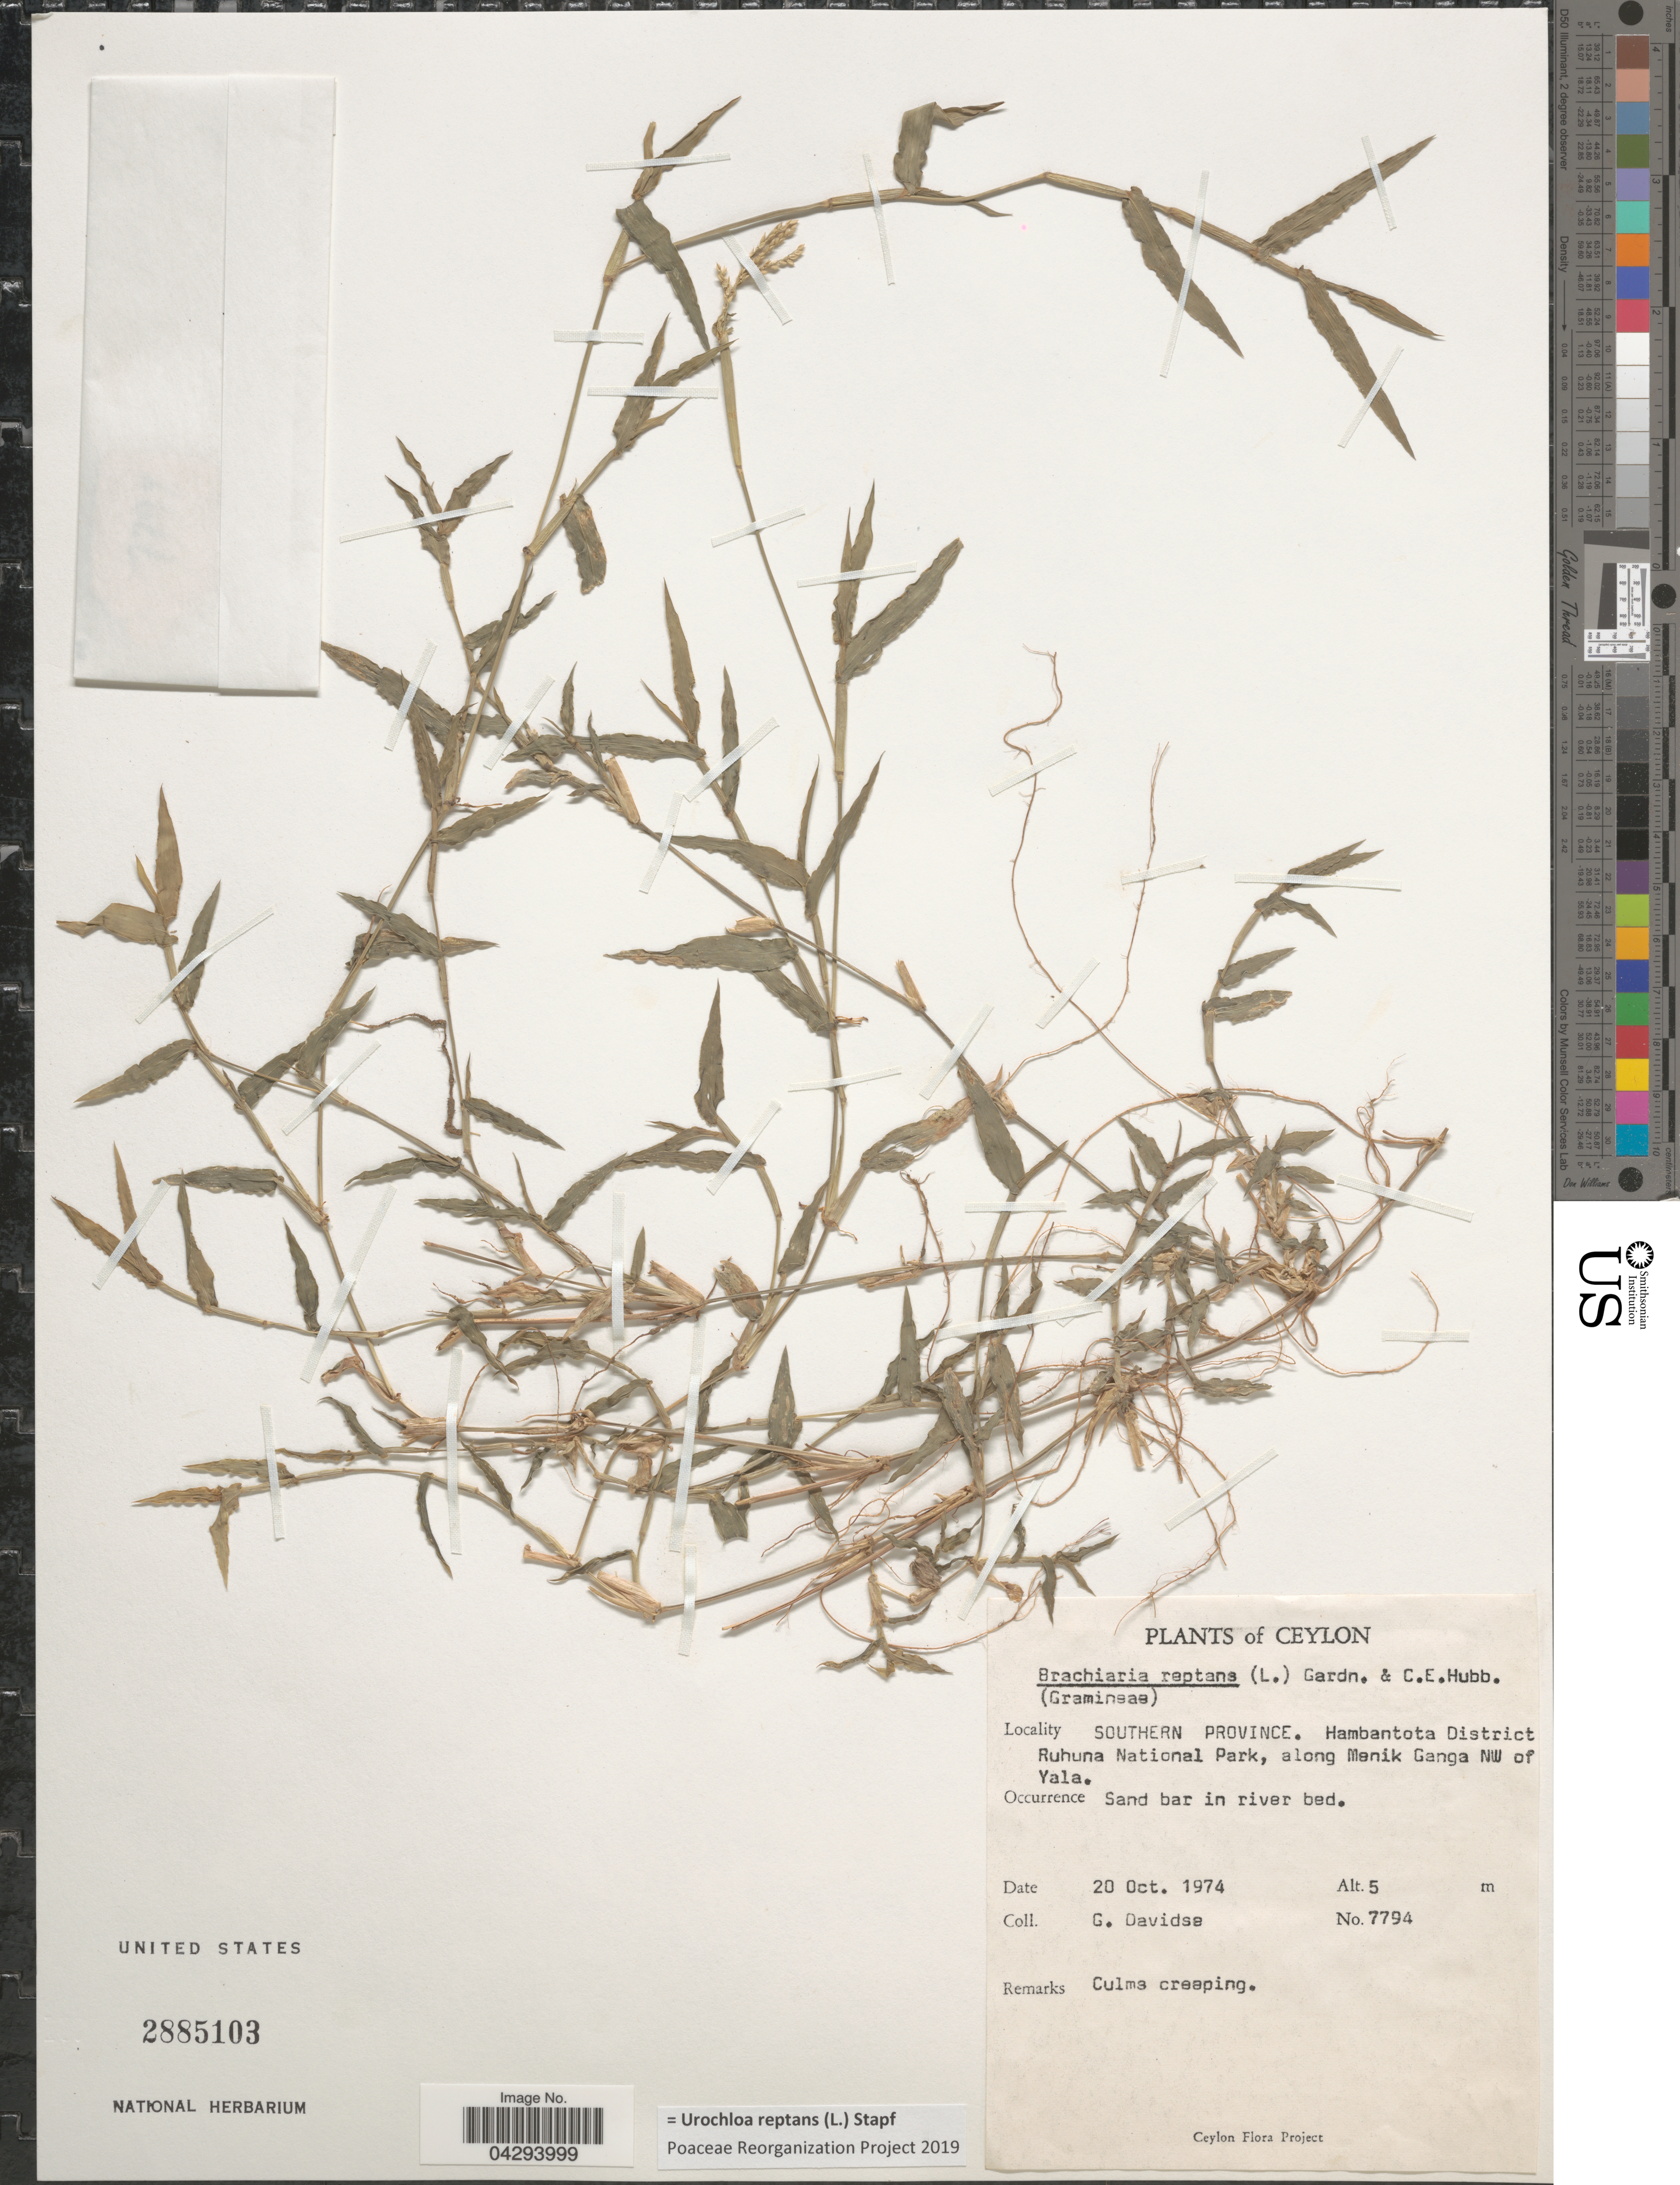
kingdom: Plantae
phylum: Tracheophyta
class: Liliopsida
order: Poales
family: Poaceae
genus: Urochloa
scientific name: Urochloa reptans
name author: (L.) Stapf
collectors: G. Davidse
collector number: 7794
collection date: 1974-10-20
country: Sri Lanka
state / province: Southern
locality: Ceylon. Hambantota District Ruhuna National Park, along Menik Ganga NW of Yala.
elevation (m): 5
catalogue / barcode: US 2885103